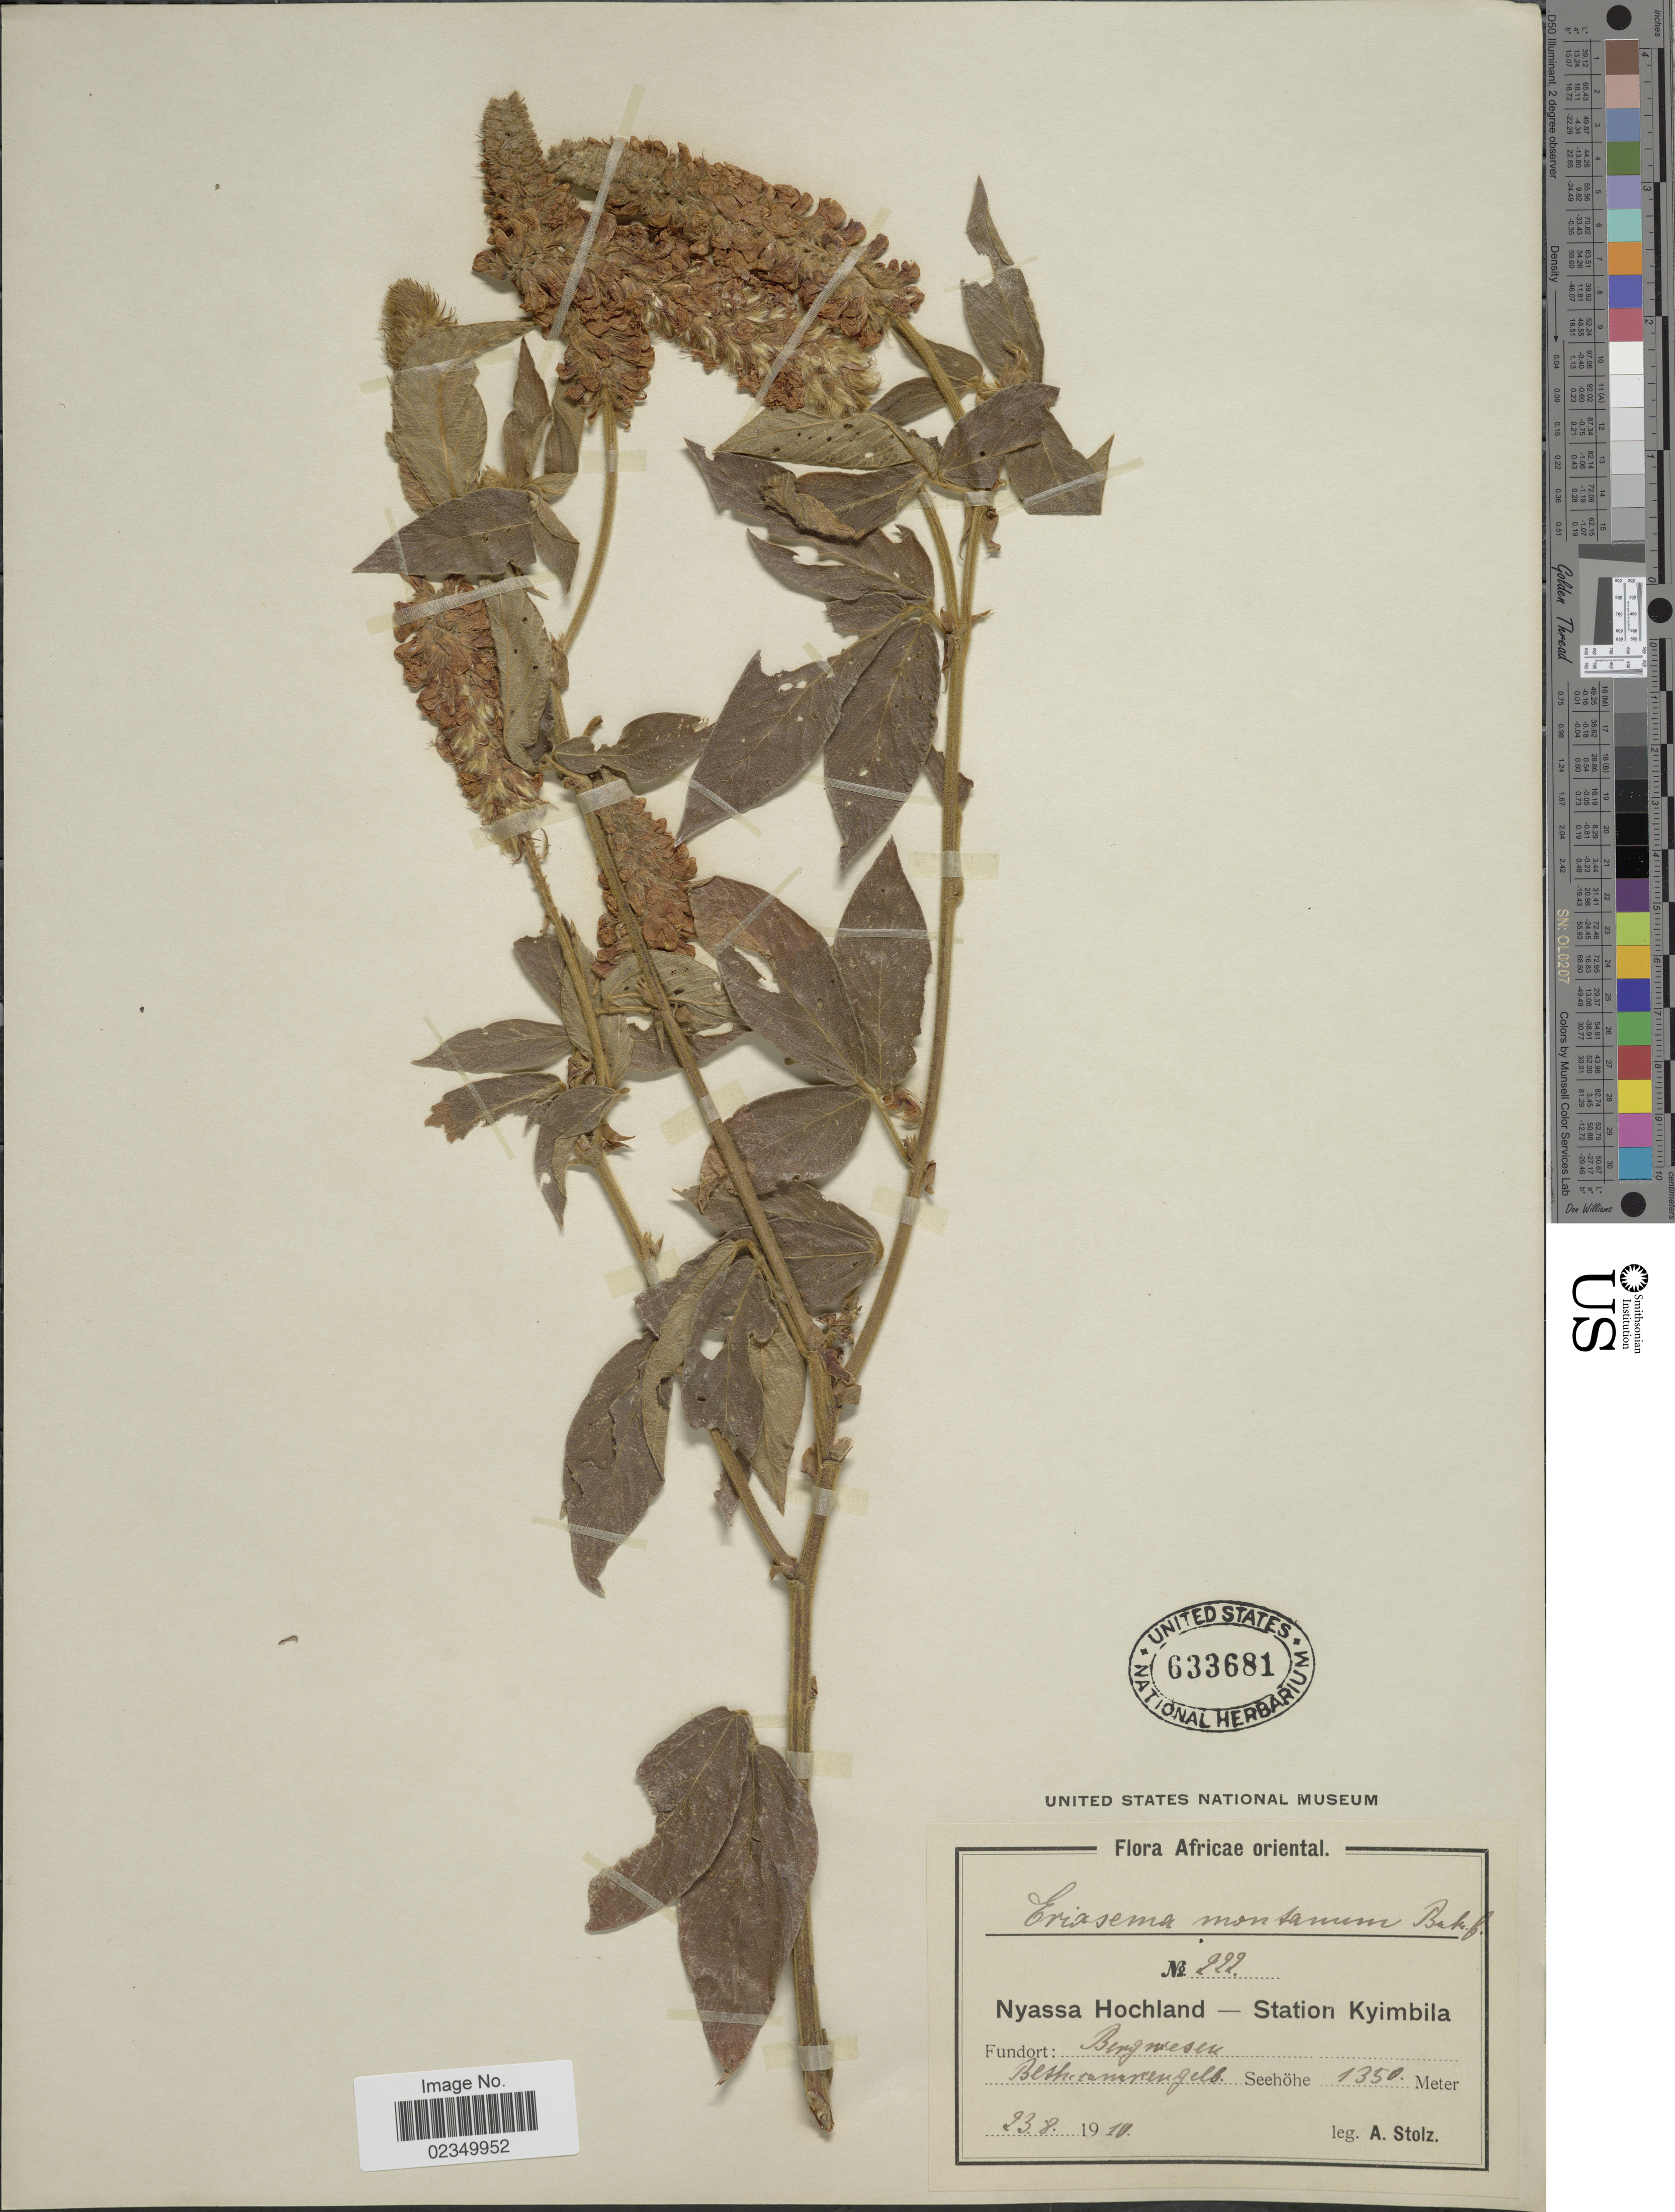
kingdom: Plantae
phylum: Tracheophyta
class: Magnoliopsida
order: Fabales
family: Fabaceae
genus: Eriosema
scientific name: Eriosema montanum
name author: Baker f.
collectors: A. Stolz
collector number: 222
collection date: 1910-08-23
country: Malawi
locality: Nyassa Hochland - Station Kyimbila. Fundort: Bergwiesen, Best [illegible text] Africae oriental.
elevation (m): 1350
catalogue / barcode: US 633681